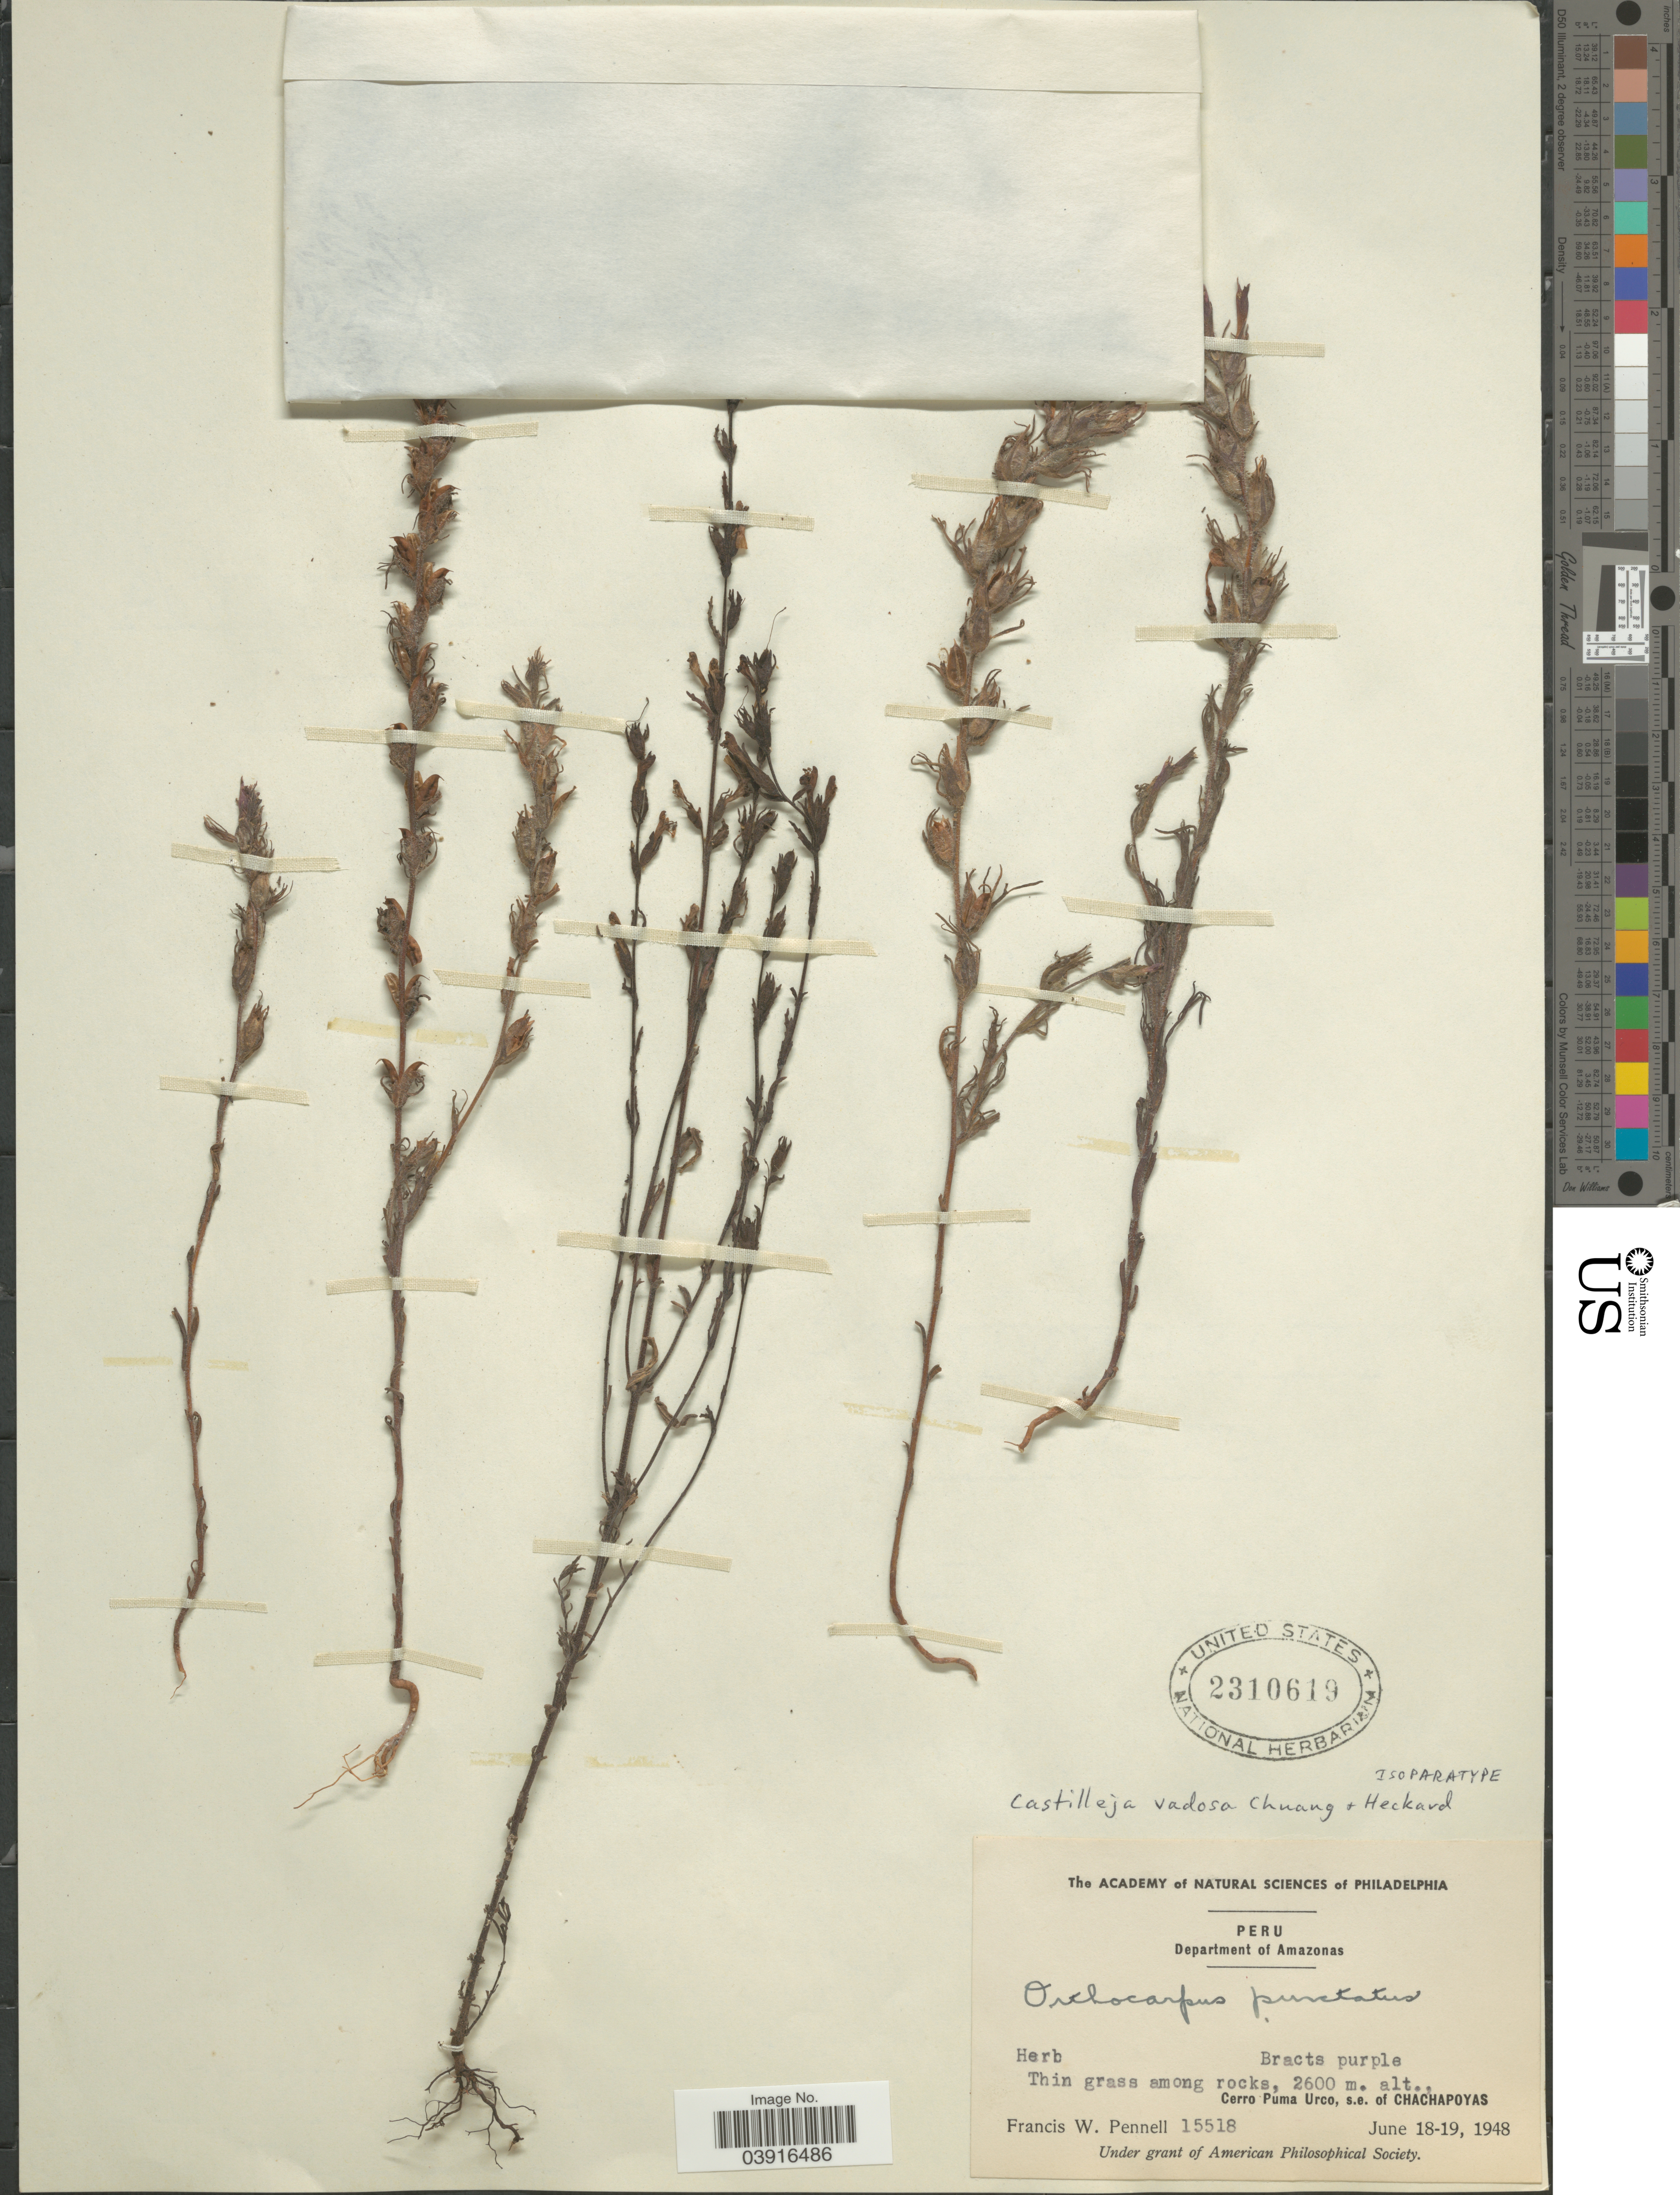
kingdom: Plantae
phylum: Tracheophyta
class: Magnoliopsida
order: Lamiales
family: Orobanchaceae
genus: Castilleja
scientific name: Castilleja vadosa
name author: T.I. Chuang & Heckard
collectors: F. W. Pennell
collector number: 15518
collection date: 1948-06-18/1948-06-19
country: Peru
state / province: Amazonas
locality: Department of Amazonas. Cerro Puma Urco, s.e. of Chachapoyas.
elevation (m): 2600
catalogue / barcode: US 2310619